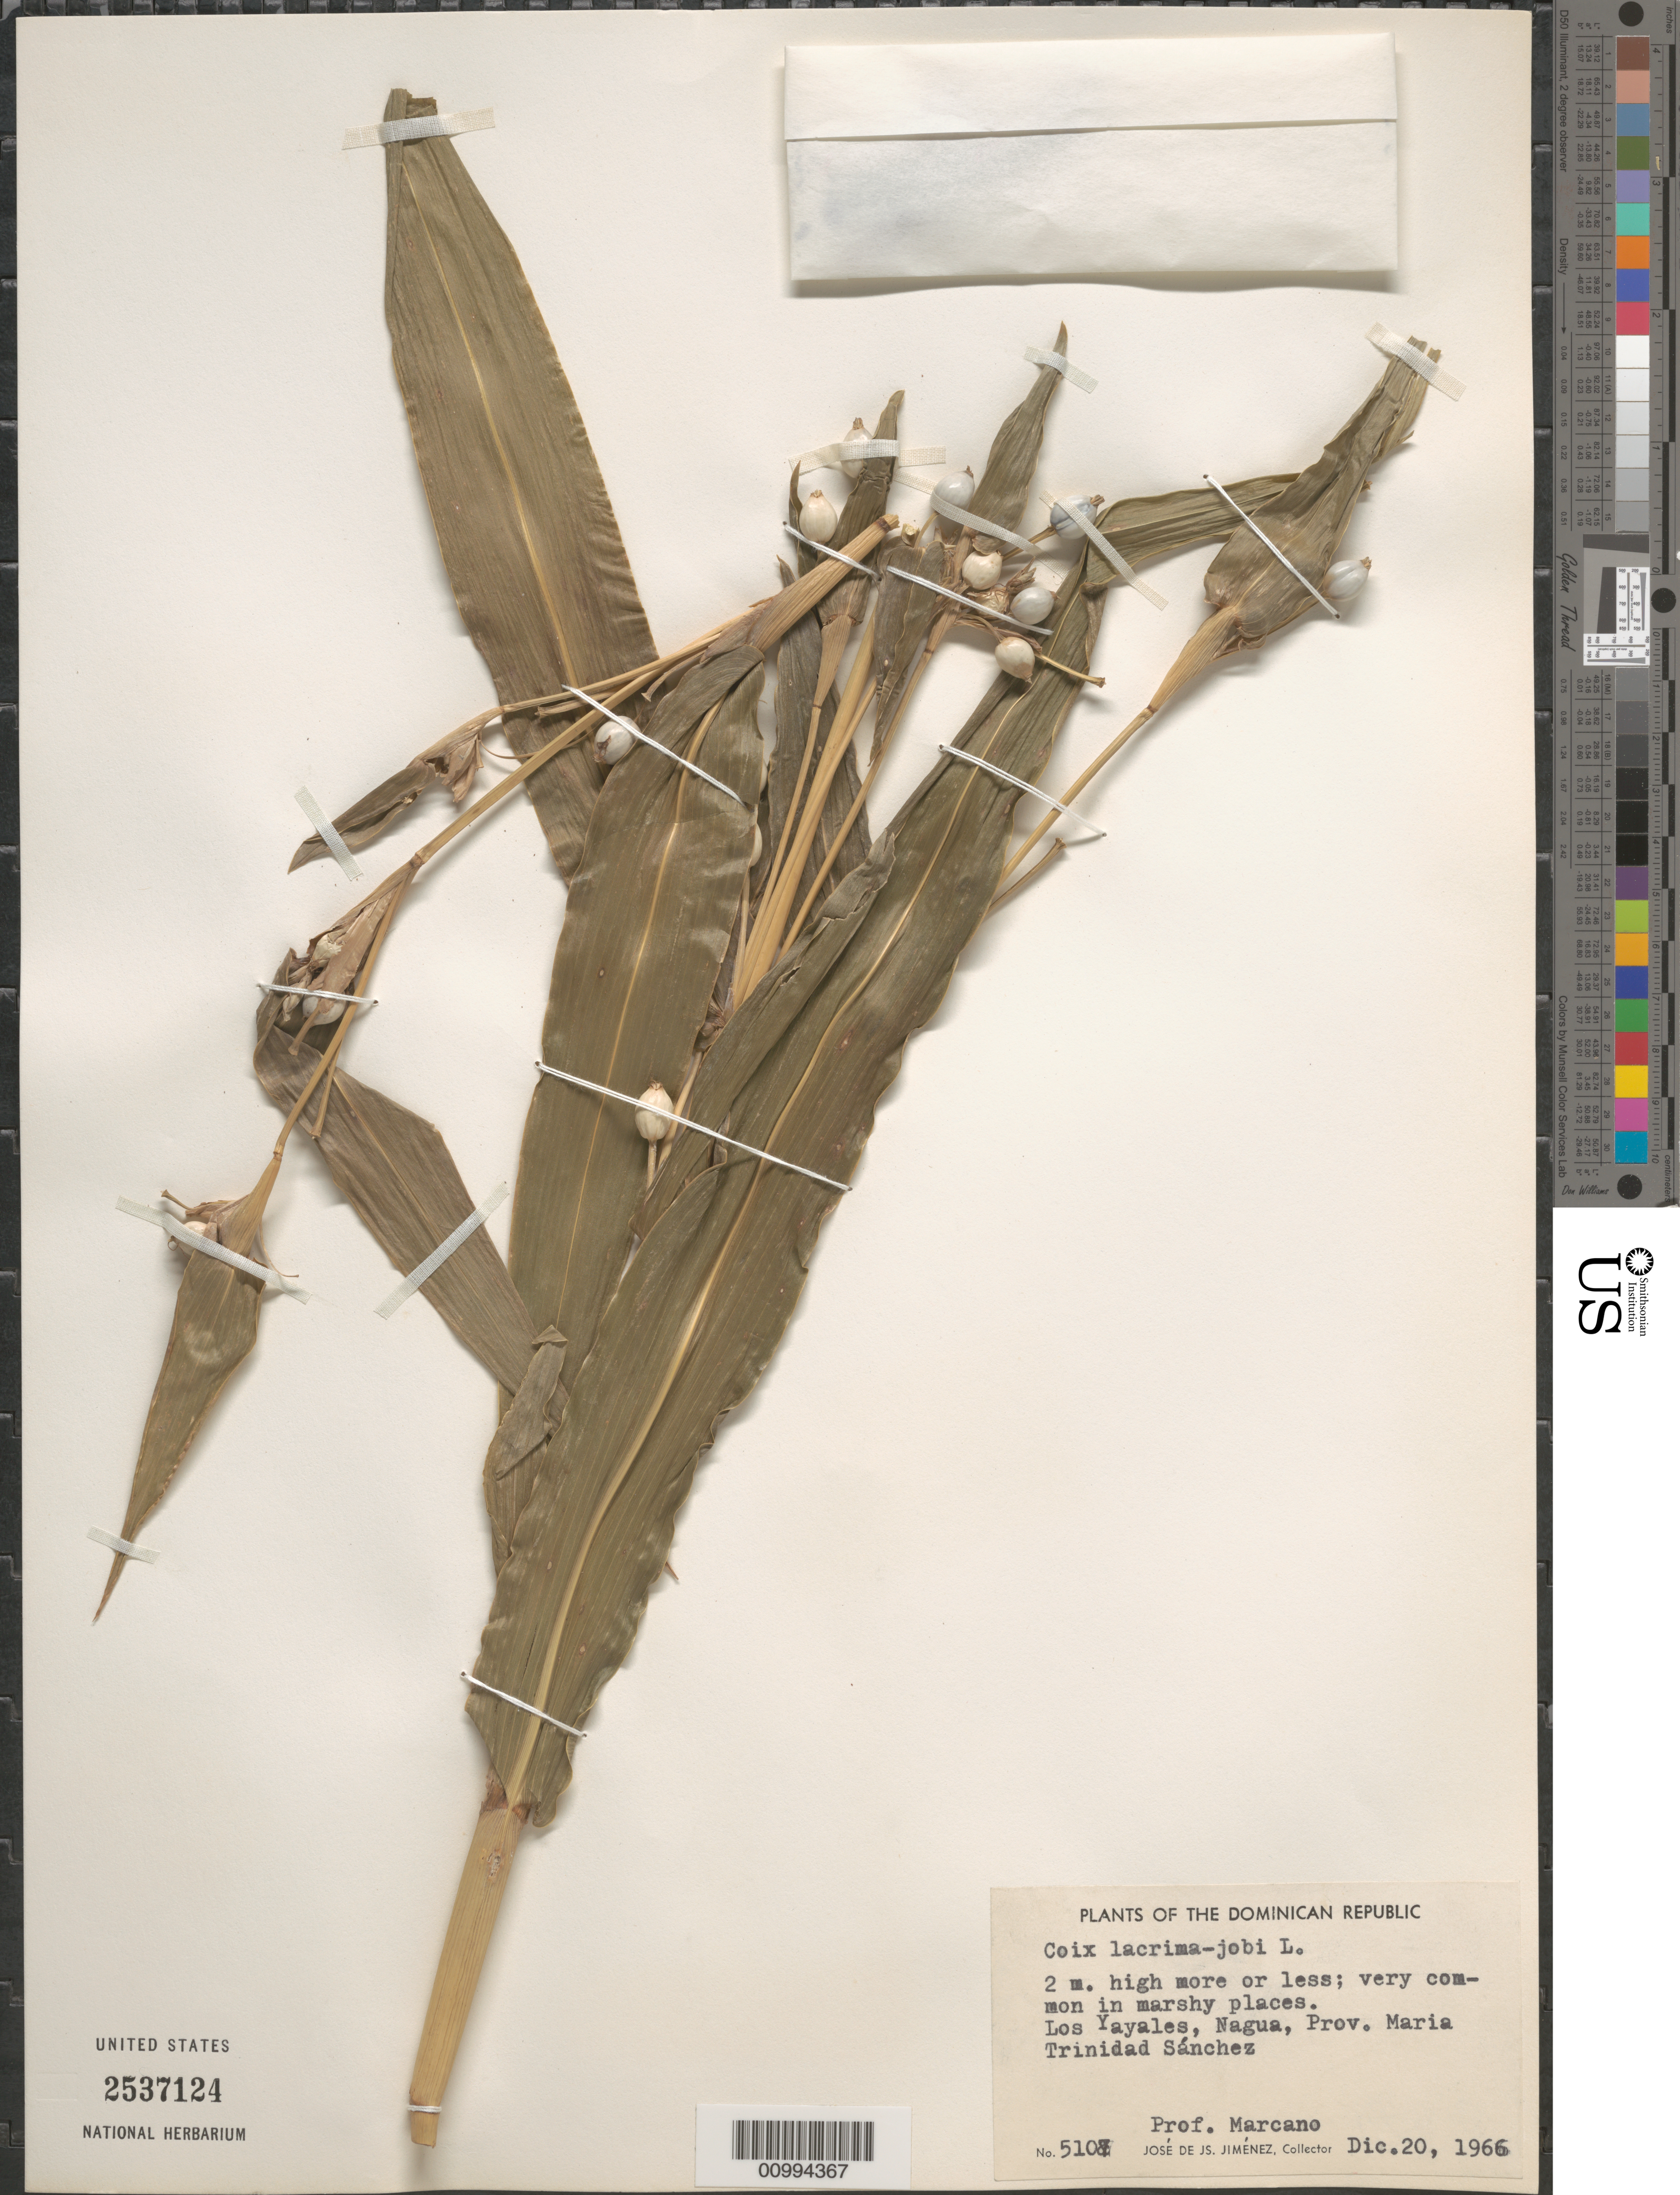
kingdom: Plantae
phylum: Tracheophyta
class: Liliopsida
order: Poales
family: Poaceae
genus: Coix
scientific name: Coix lacryma-jobi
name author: L.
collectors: J. J. Jiménez Almonte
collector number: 5107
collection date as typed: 20 Dec 1966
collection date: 1966-12-20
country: Dominican Republic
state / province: Maria Trinidad Sanchez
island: Hispaniola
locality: Nagua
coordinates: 0 N, 0 E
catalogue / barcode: US 2537124